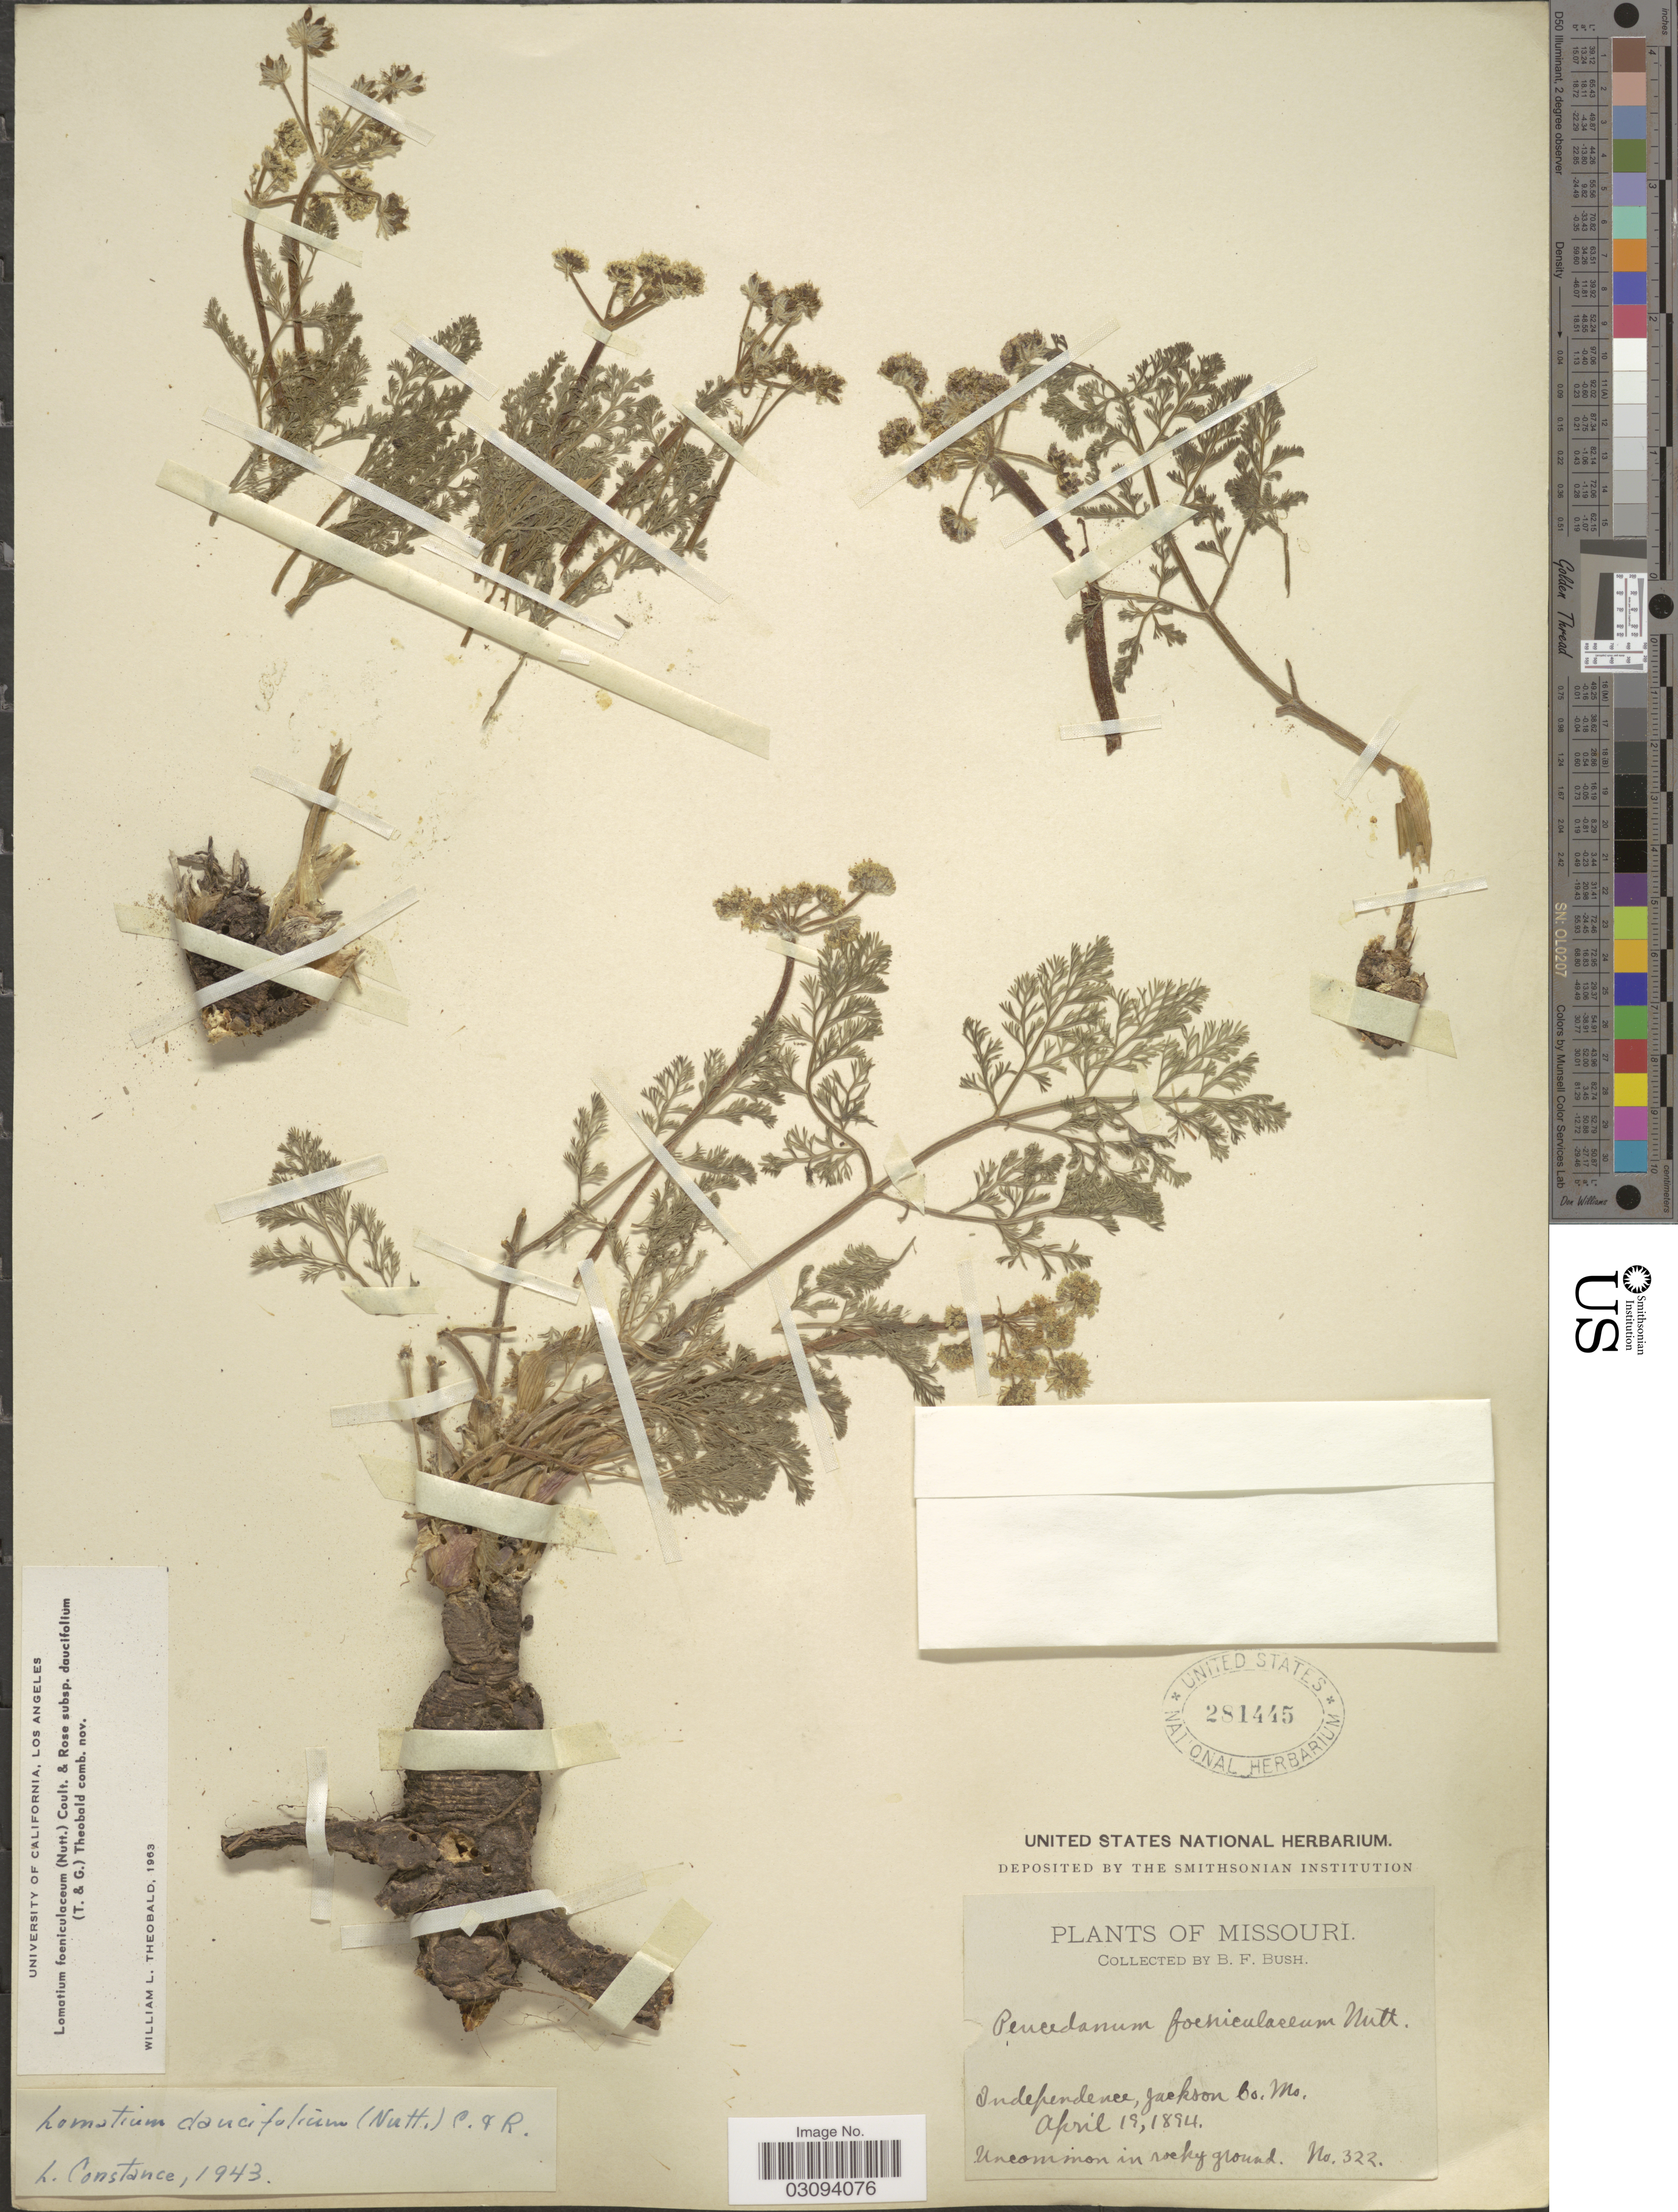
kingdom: Plantae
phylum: Tracheophyta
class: Magnoliopsida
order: Apiales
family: Apiaceae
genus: Lomatium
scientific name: Lomatium foeniculaceum subsp. daucifolium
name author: (Torr. & A. Gray) W.L. Theob.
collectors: B. F. Bush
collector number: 322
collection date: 1894-04-19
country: United States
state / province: Missouri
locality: Independence, Jackson Co. Mo.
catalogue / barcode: US 281445